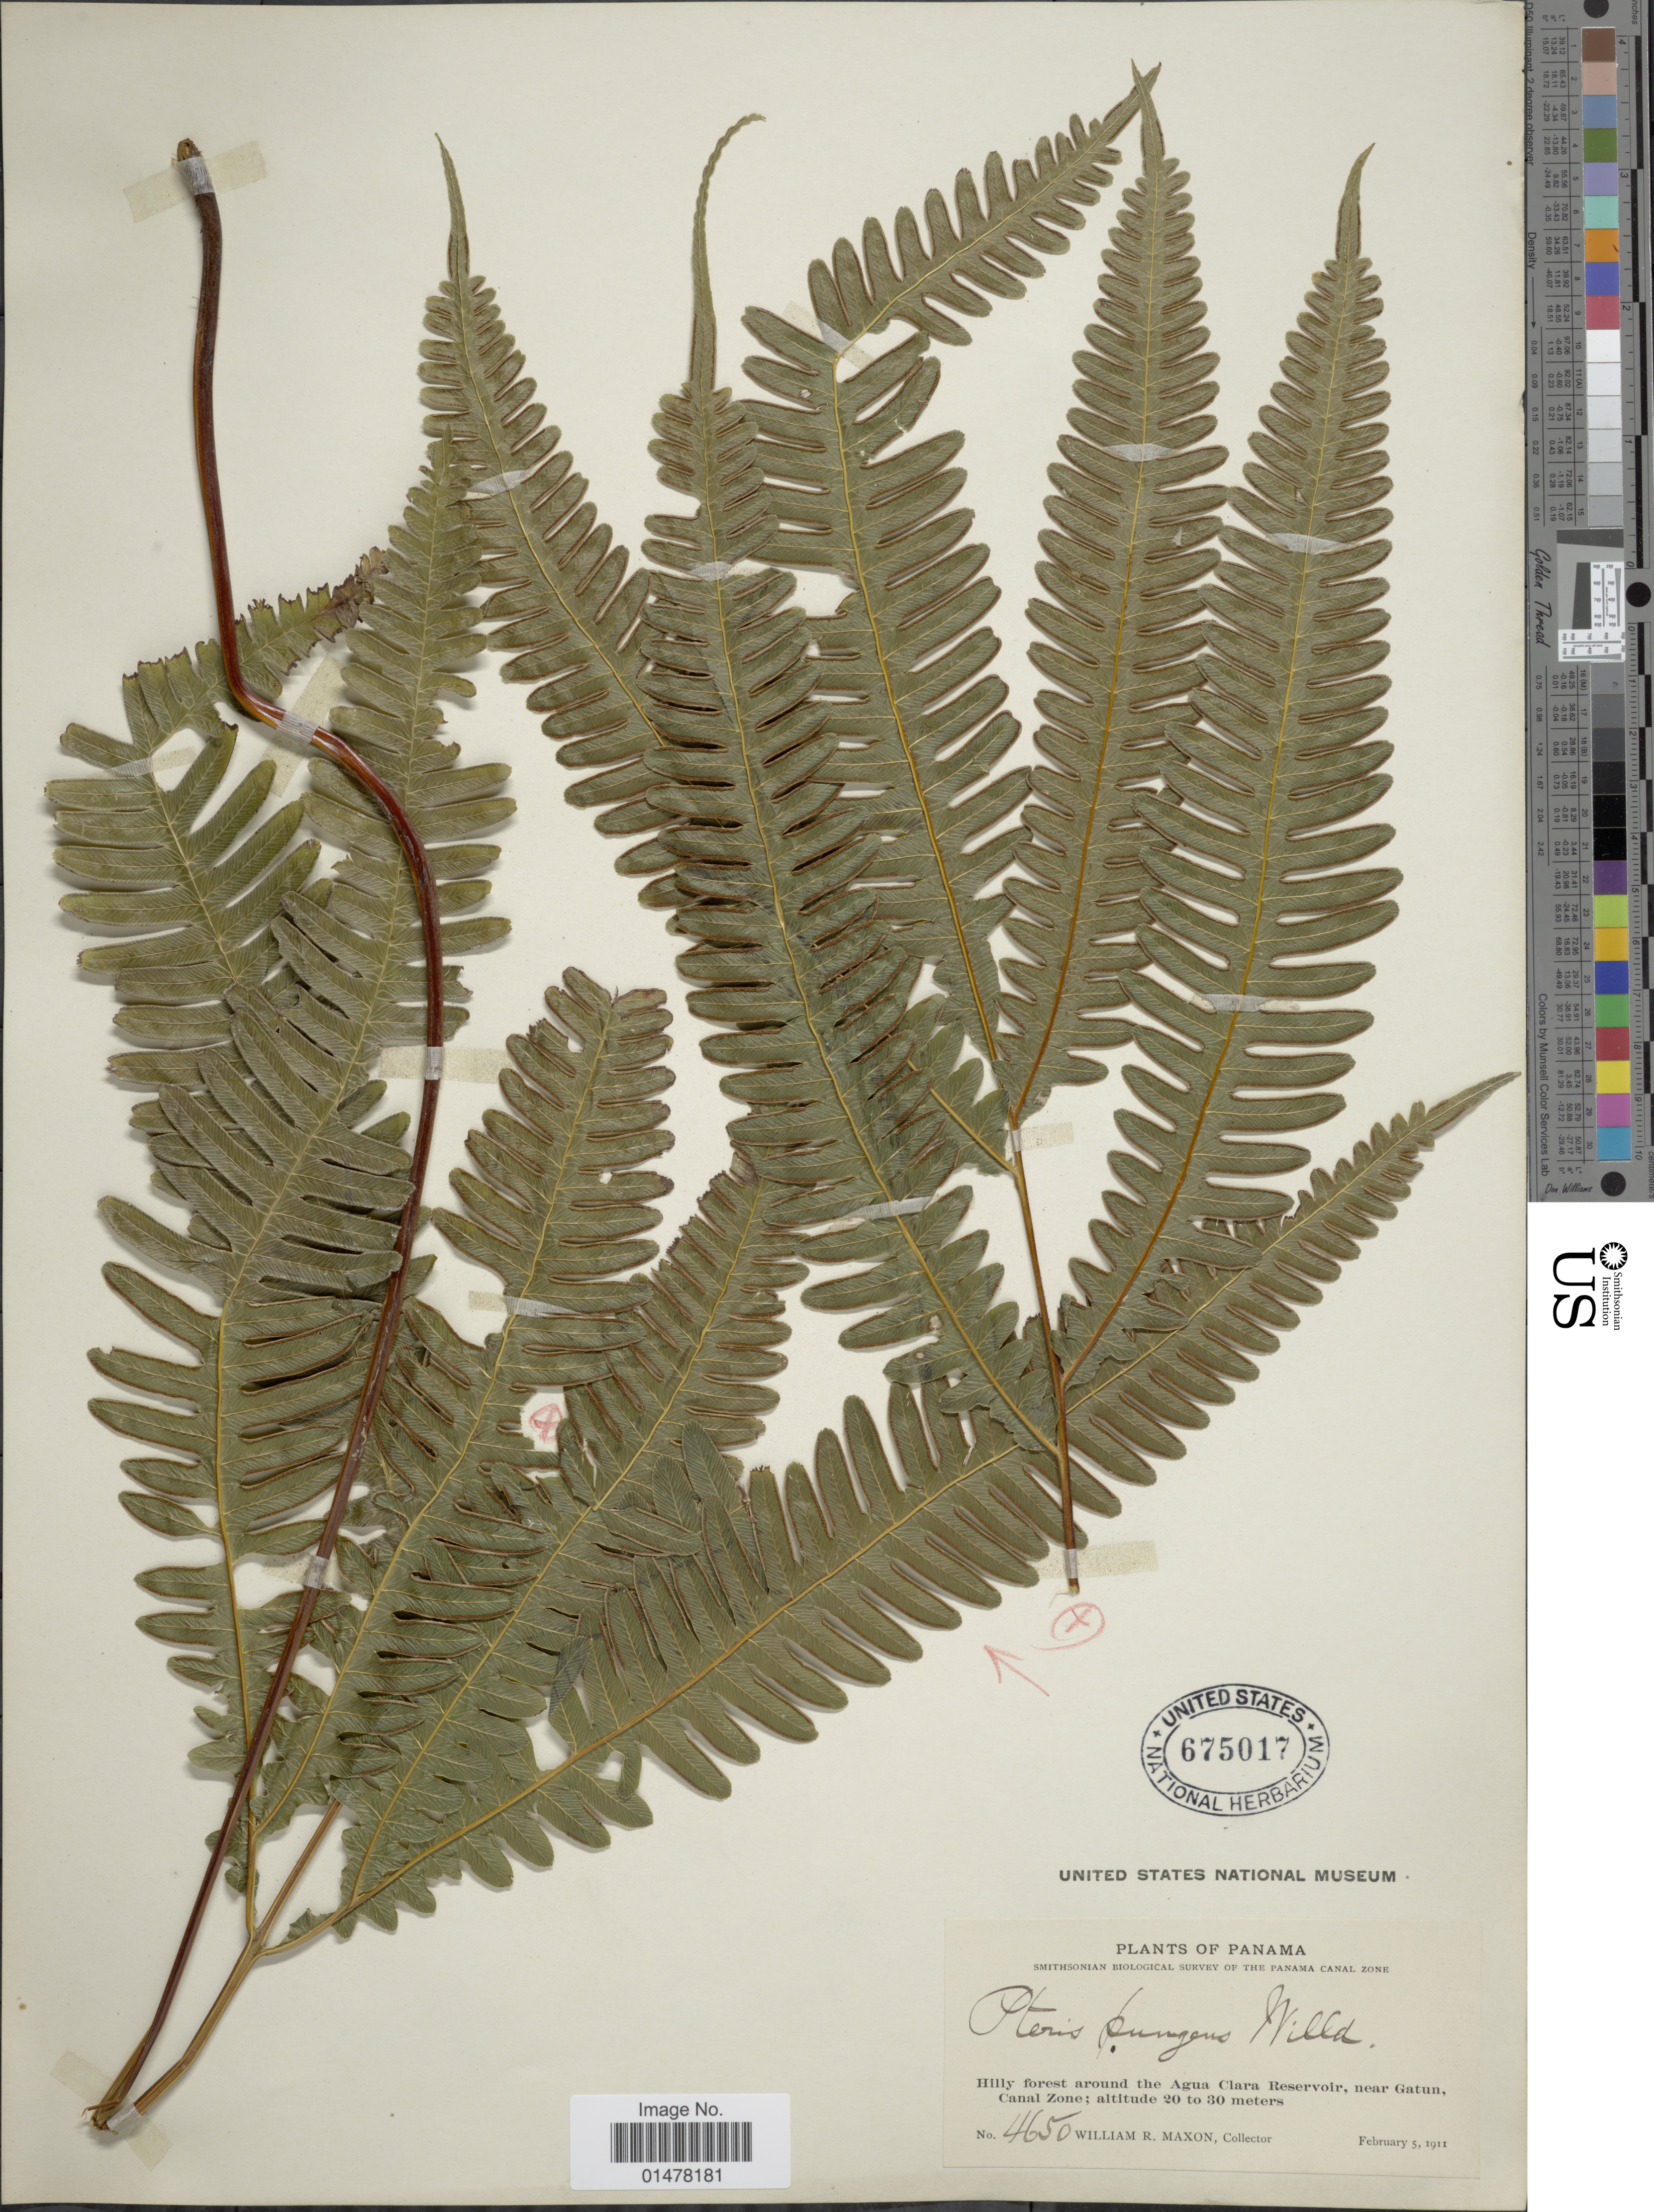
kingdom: Plantae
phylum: Tracheophyta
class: Polypodiopsida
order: Polypodiales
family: Pteridaceae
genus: Pteris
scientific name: Pteris pungens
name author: Willd.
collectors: W. R. Maxon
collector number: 4650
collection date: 1911-02-05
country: Panama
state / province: Colón / Panamá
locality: Plants of Panama, hilly forest around the Agua Clara Reservoir, near Gatun, Canal Zone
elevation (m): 20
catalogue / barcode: US 675017